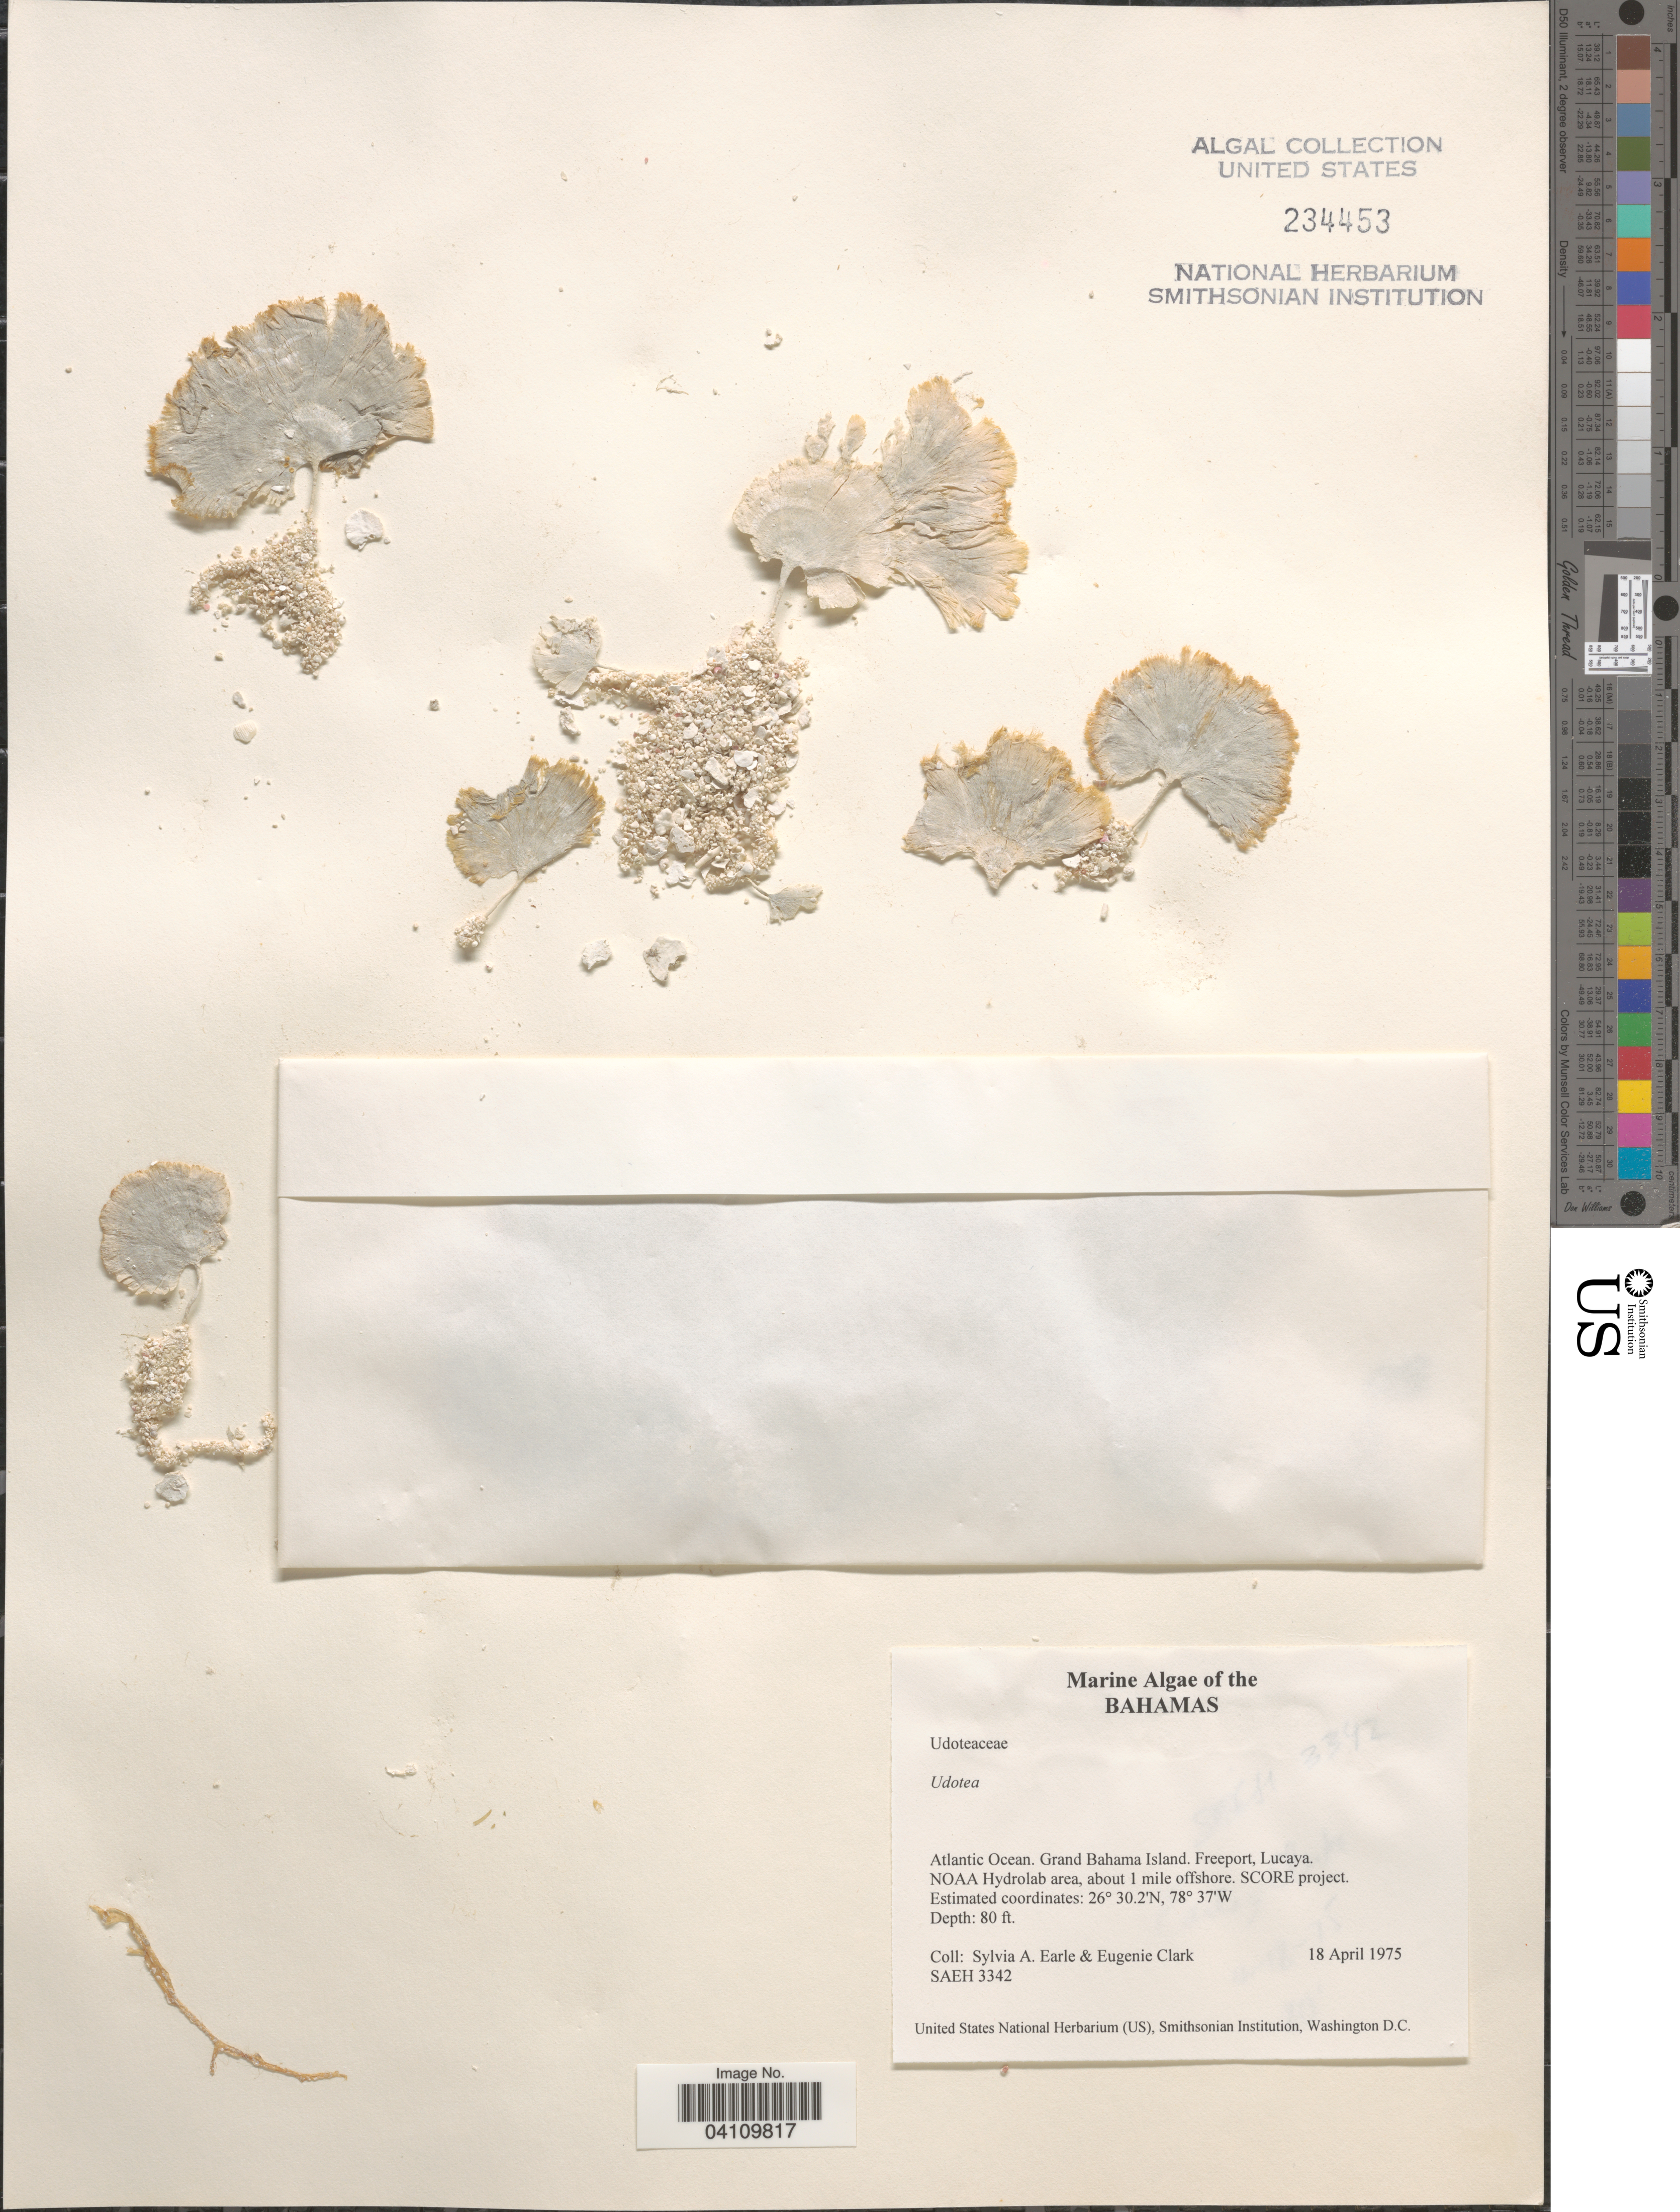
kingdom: Plantae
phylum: Chlorophyta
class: Ulvophyceae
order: Bryopsidales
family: Udoteaceae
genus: Udotea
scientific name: Udotea sp.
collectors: S. A. Earle & E. Clark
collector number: SAEH 3342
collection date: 1975-04-18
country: Bahamas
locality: Atlantic Ocean. Grand Bahama Island. Freeport, Lucaya. NOAA Hydrolab area, about 1 mile offshore. SCORE project.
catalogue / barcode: US 234453